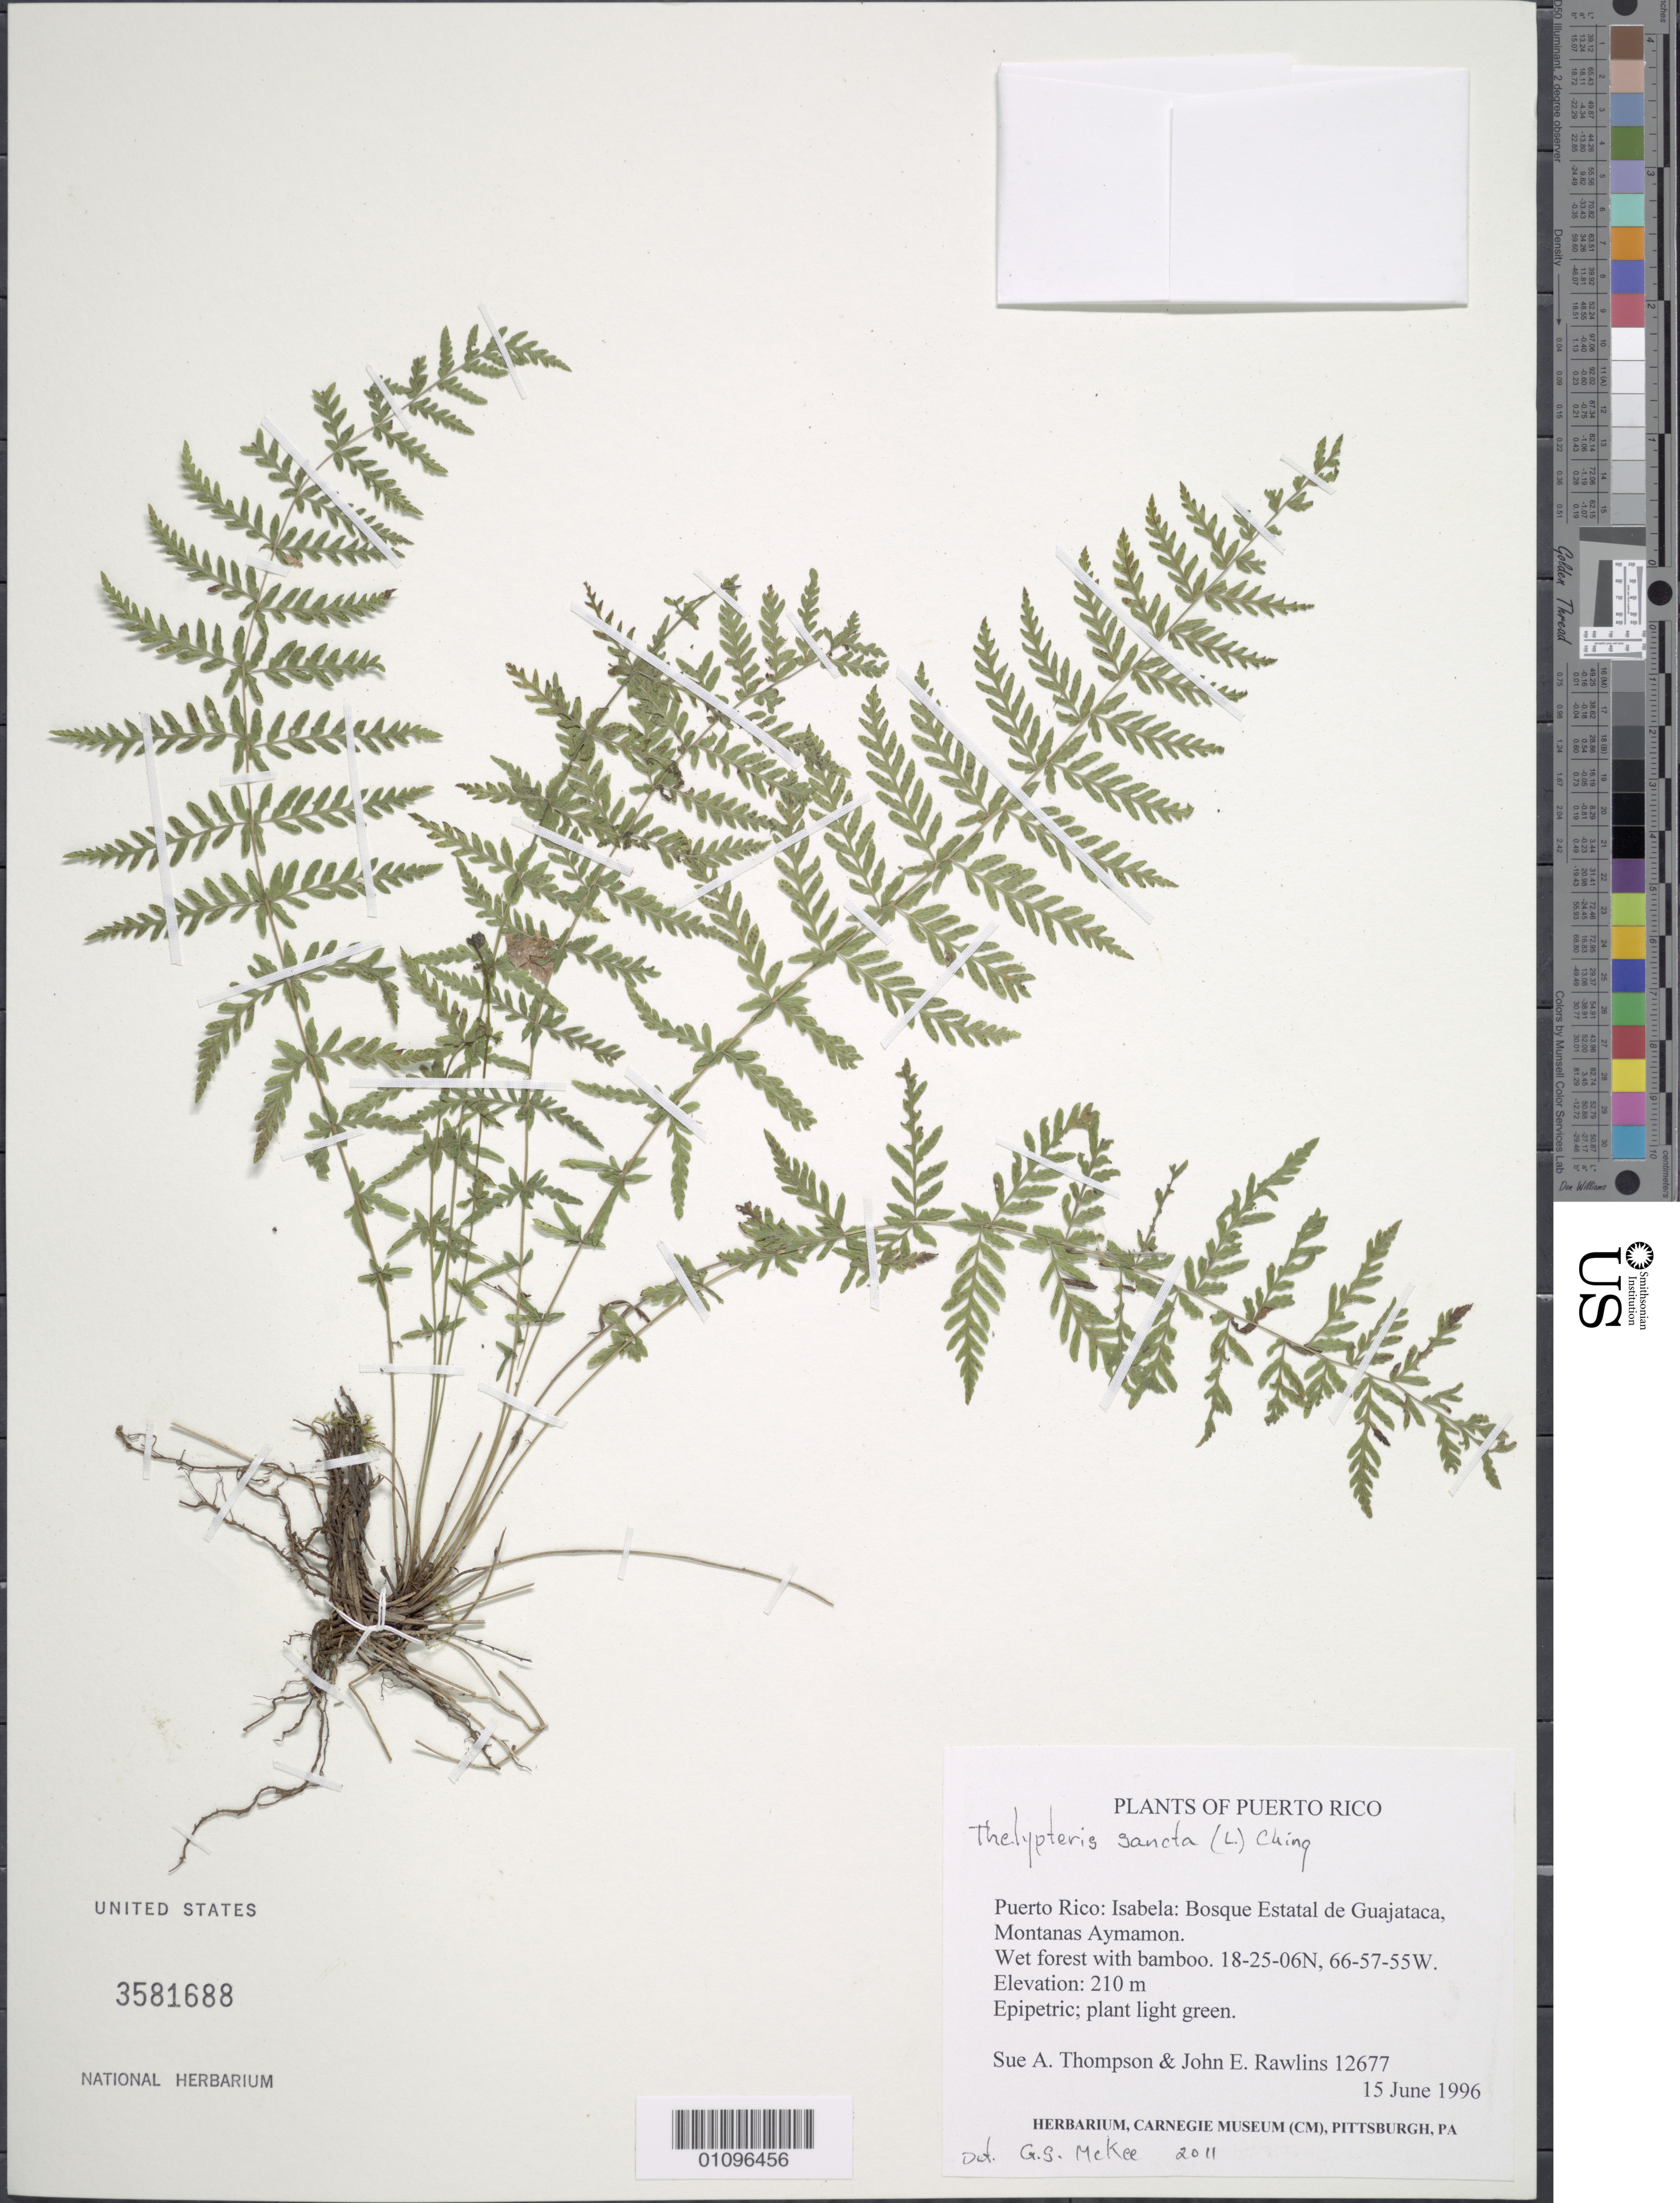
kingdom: Plantae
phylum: Tracheophyta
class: Polypodiopsida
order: Polypodiales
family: Thelypteridaceae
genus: Amauropelta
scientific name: Amauropelta sancta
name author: (L.) Pic. Serm.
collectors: S. A. Thompson & J. Rawlins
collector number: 12677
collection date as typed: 15 Jun 1996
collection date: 1996-06-15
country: Puerto Rico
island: Puerto Rico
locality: Isabela; Bosque Estatal de Guajataca, montanas Aymamon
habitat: Wet forest with bamboo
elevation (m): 210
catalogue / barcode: US 3581688